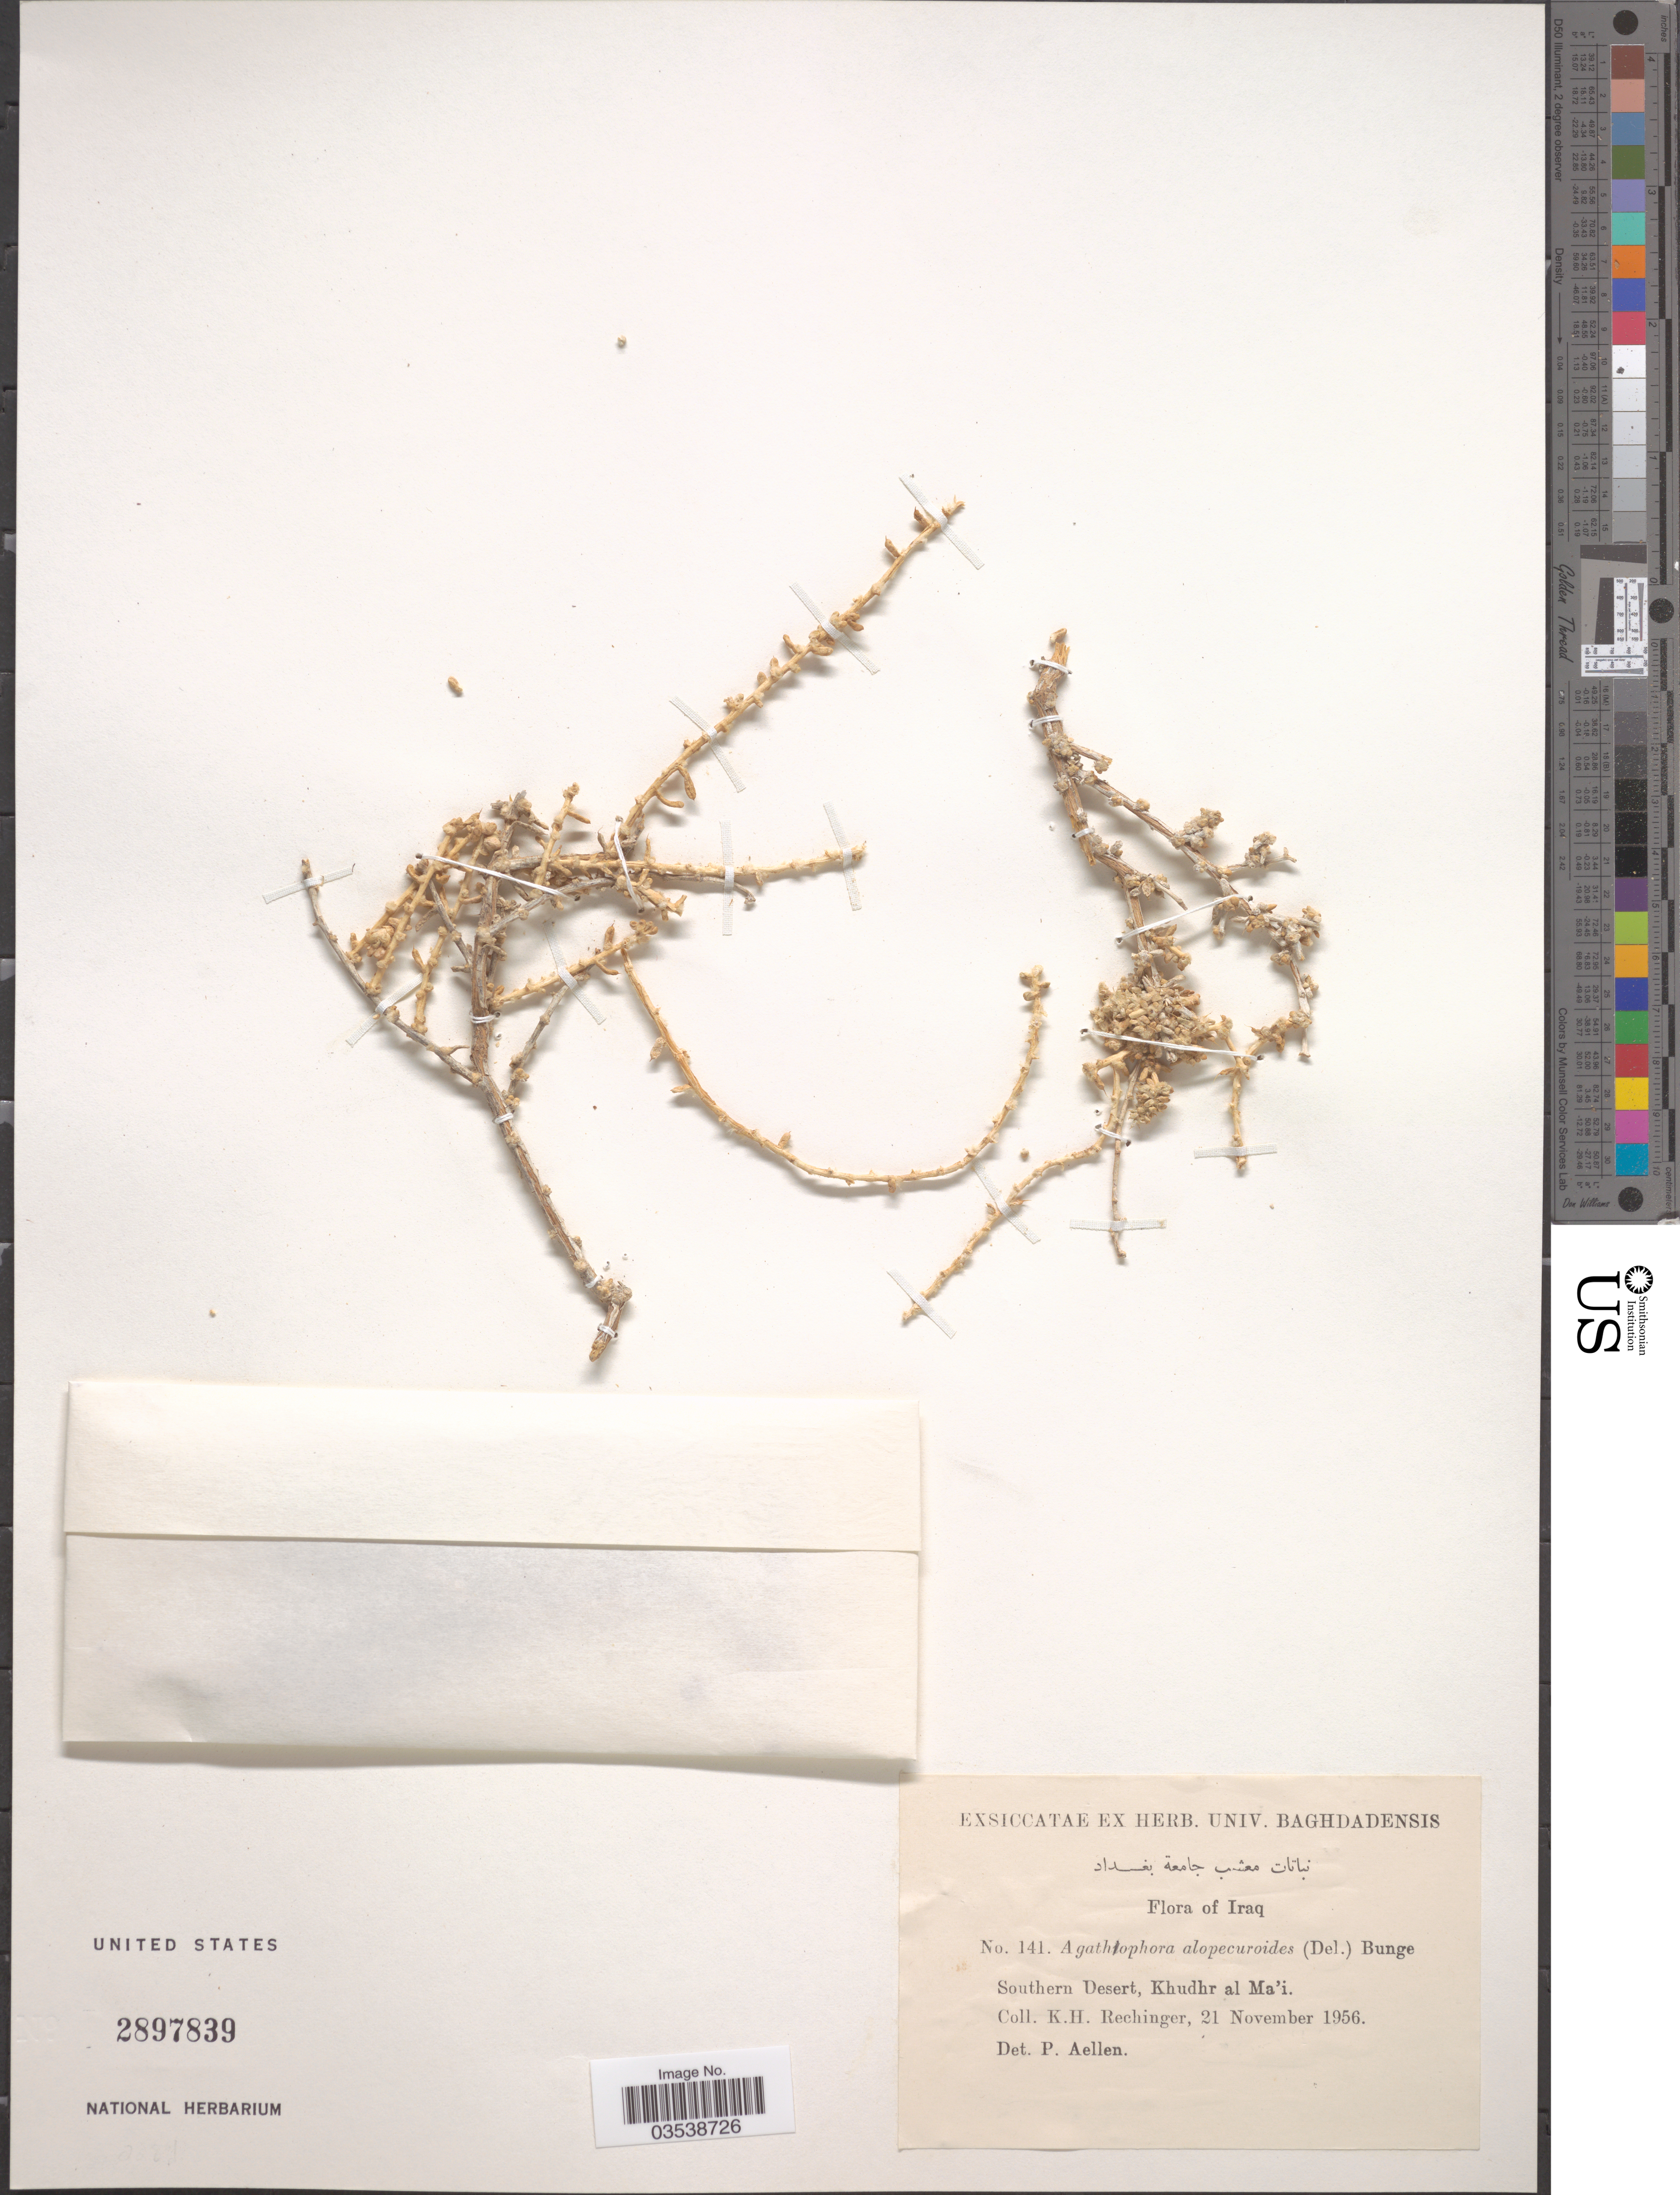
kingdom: Plantae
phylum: Tracheophyta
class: Magnoliopsida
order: Caryophyllales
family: Amaranthaceae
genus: Agathophora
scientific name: Agathophora alopecuroides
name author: (Delile) Fenzl ex Bunge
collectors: K. H. Rechinger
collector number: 141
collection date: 1956-11-21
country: Iraq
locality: Southern Desert, Khudhr al Ma'i.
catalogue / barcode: US 2897839